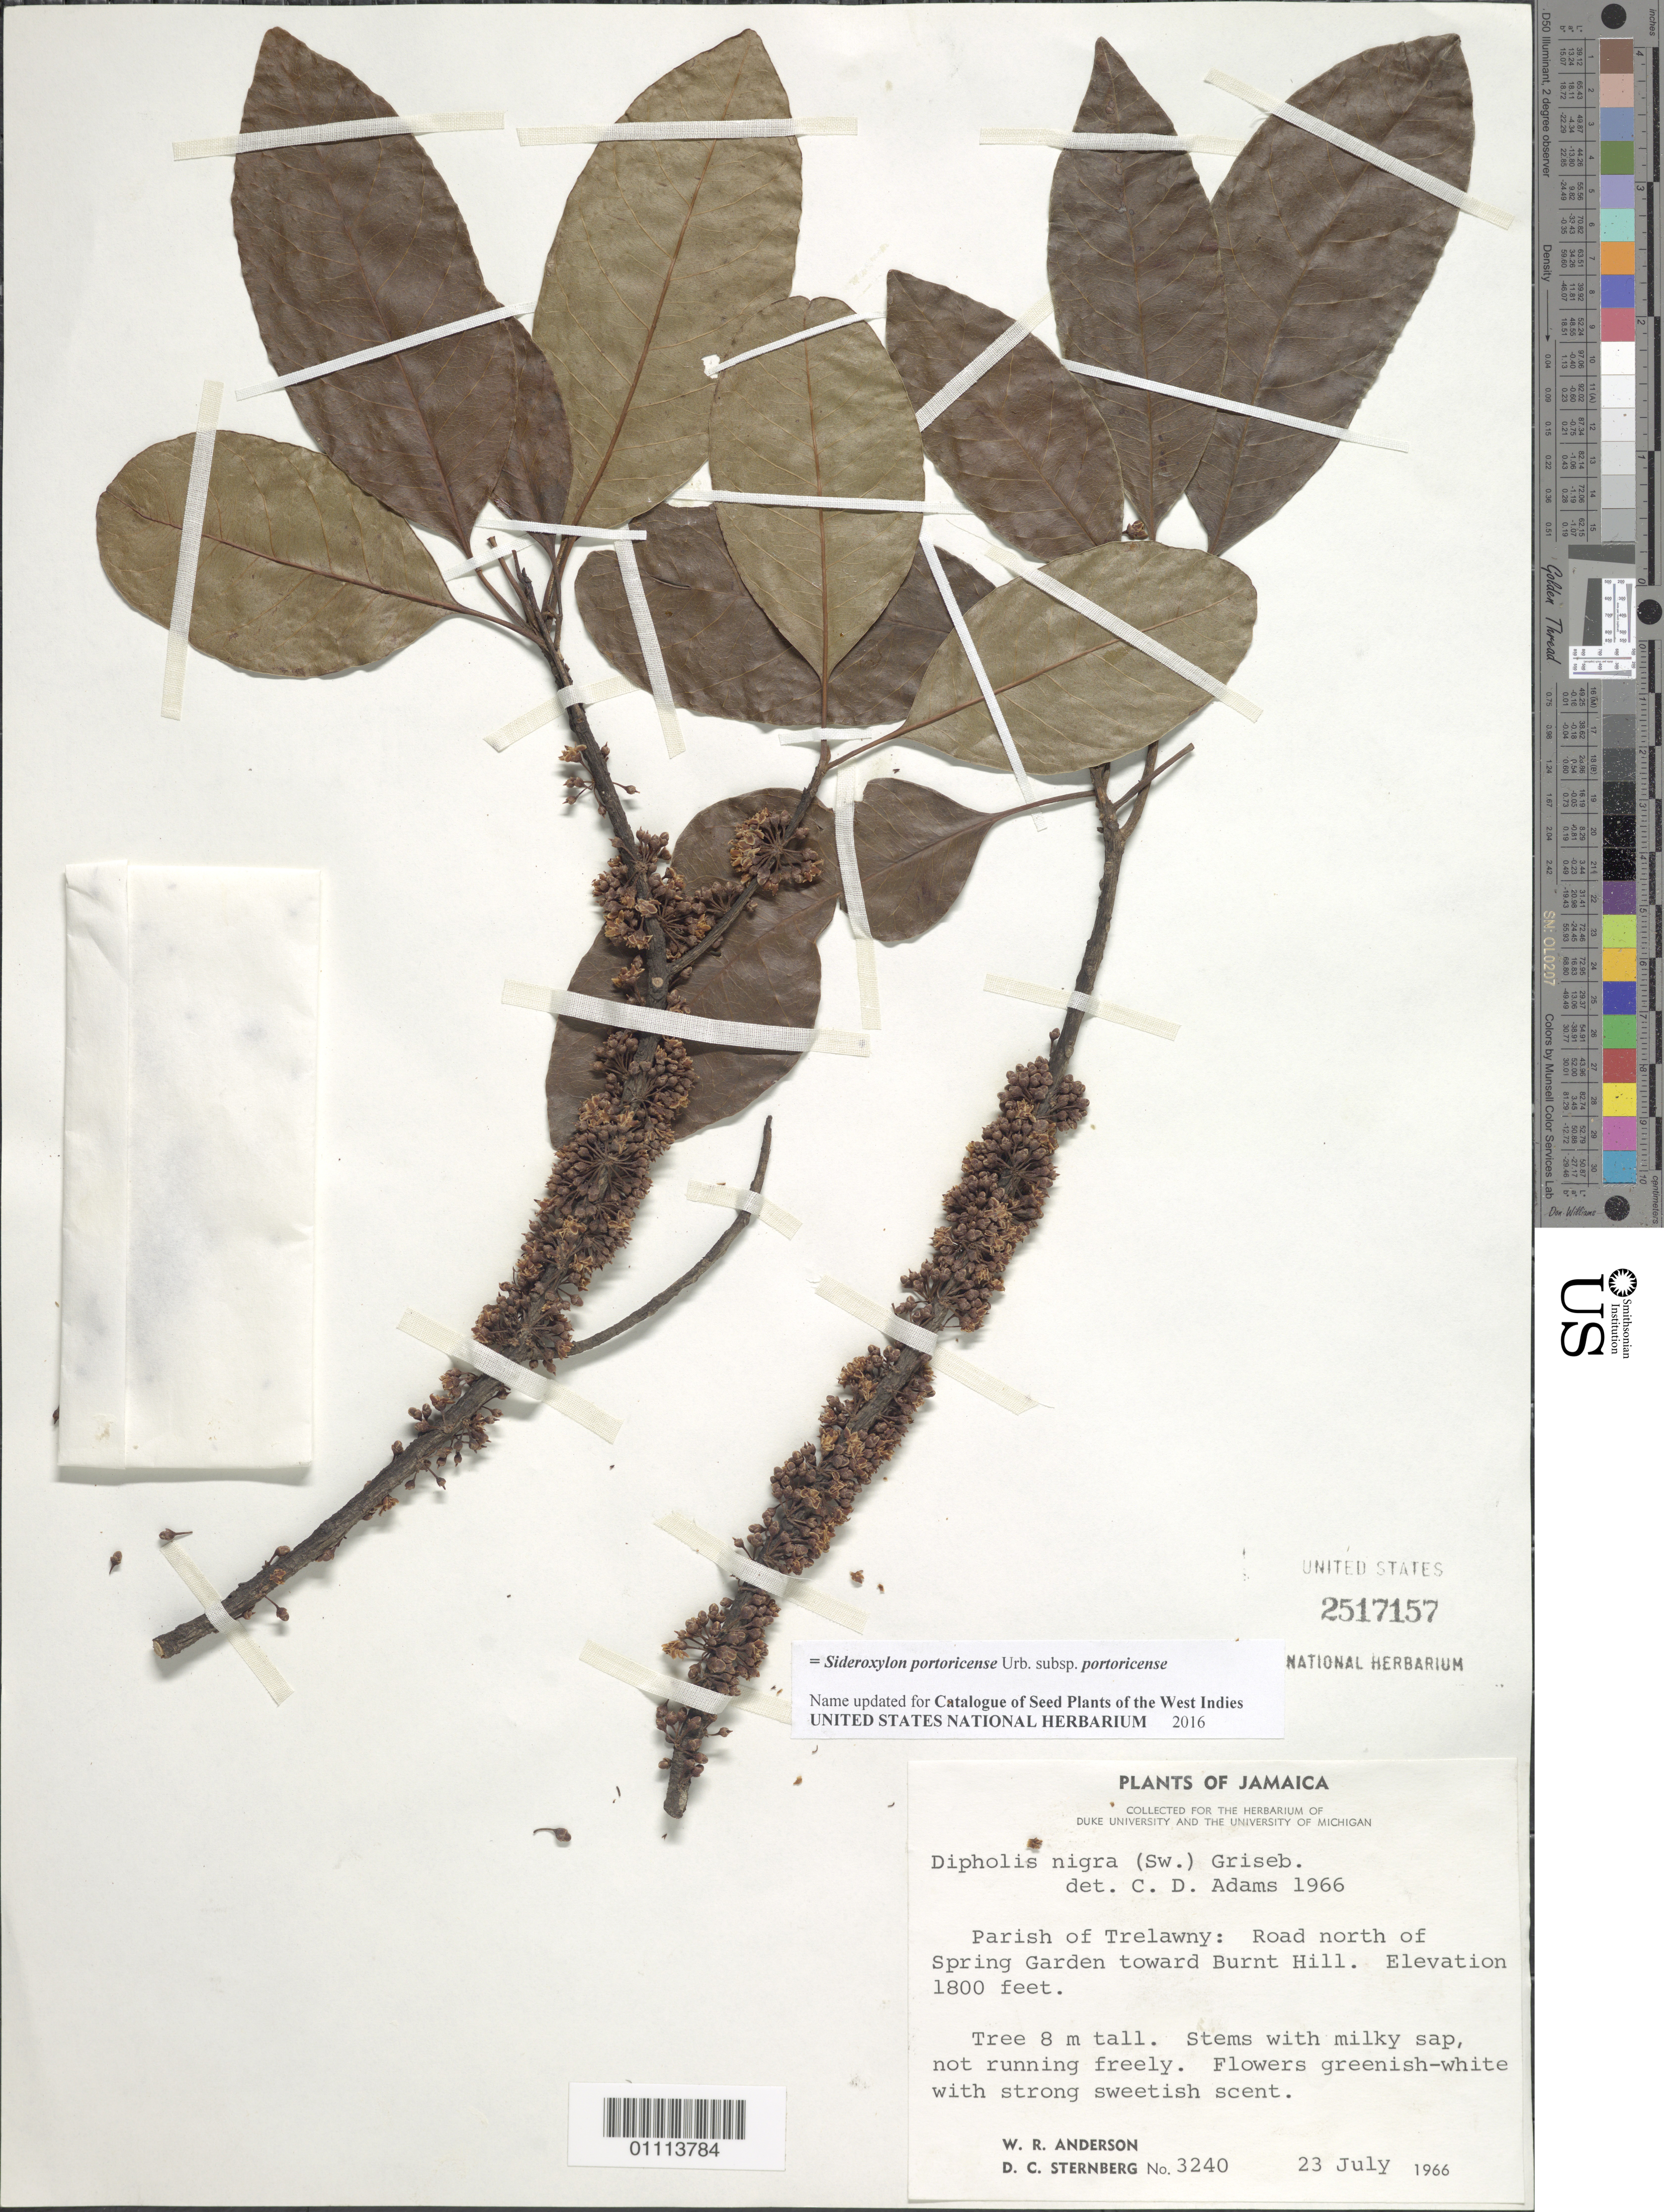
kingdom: Plantae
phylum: Tracheophyta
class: Magnoliopsida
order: Ericales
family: Sapotaceae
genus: Dipholis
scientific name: Dipholis nigra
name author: (Sw.) Griseb.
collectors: W. R. Anderson & D. Sternberg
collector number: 3240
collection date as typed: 23 Jul 1966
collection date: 1966-07-23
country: Jamaica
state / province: Trelawny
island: Jamaica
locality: Road N of Spring Garden toward Burnt Hill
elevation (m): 549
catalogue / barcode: US 2517157